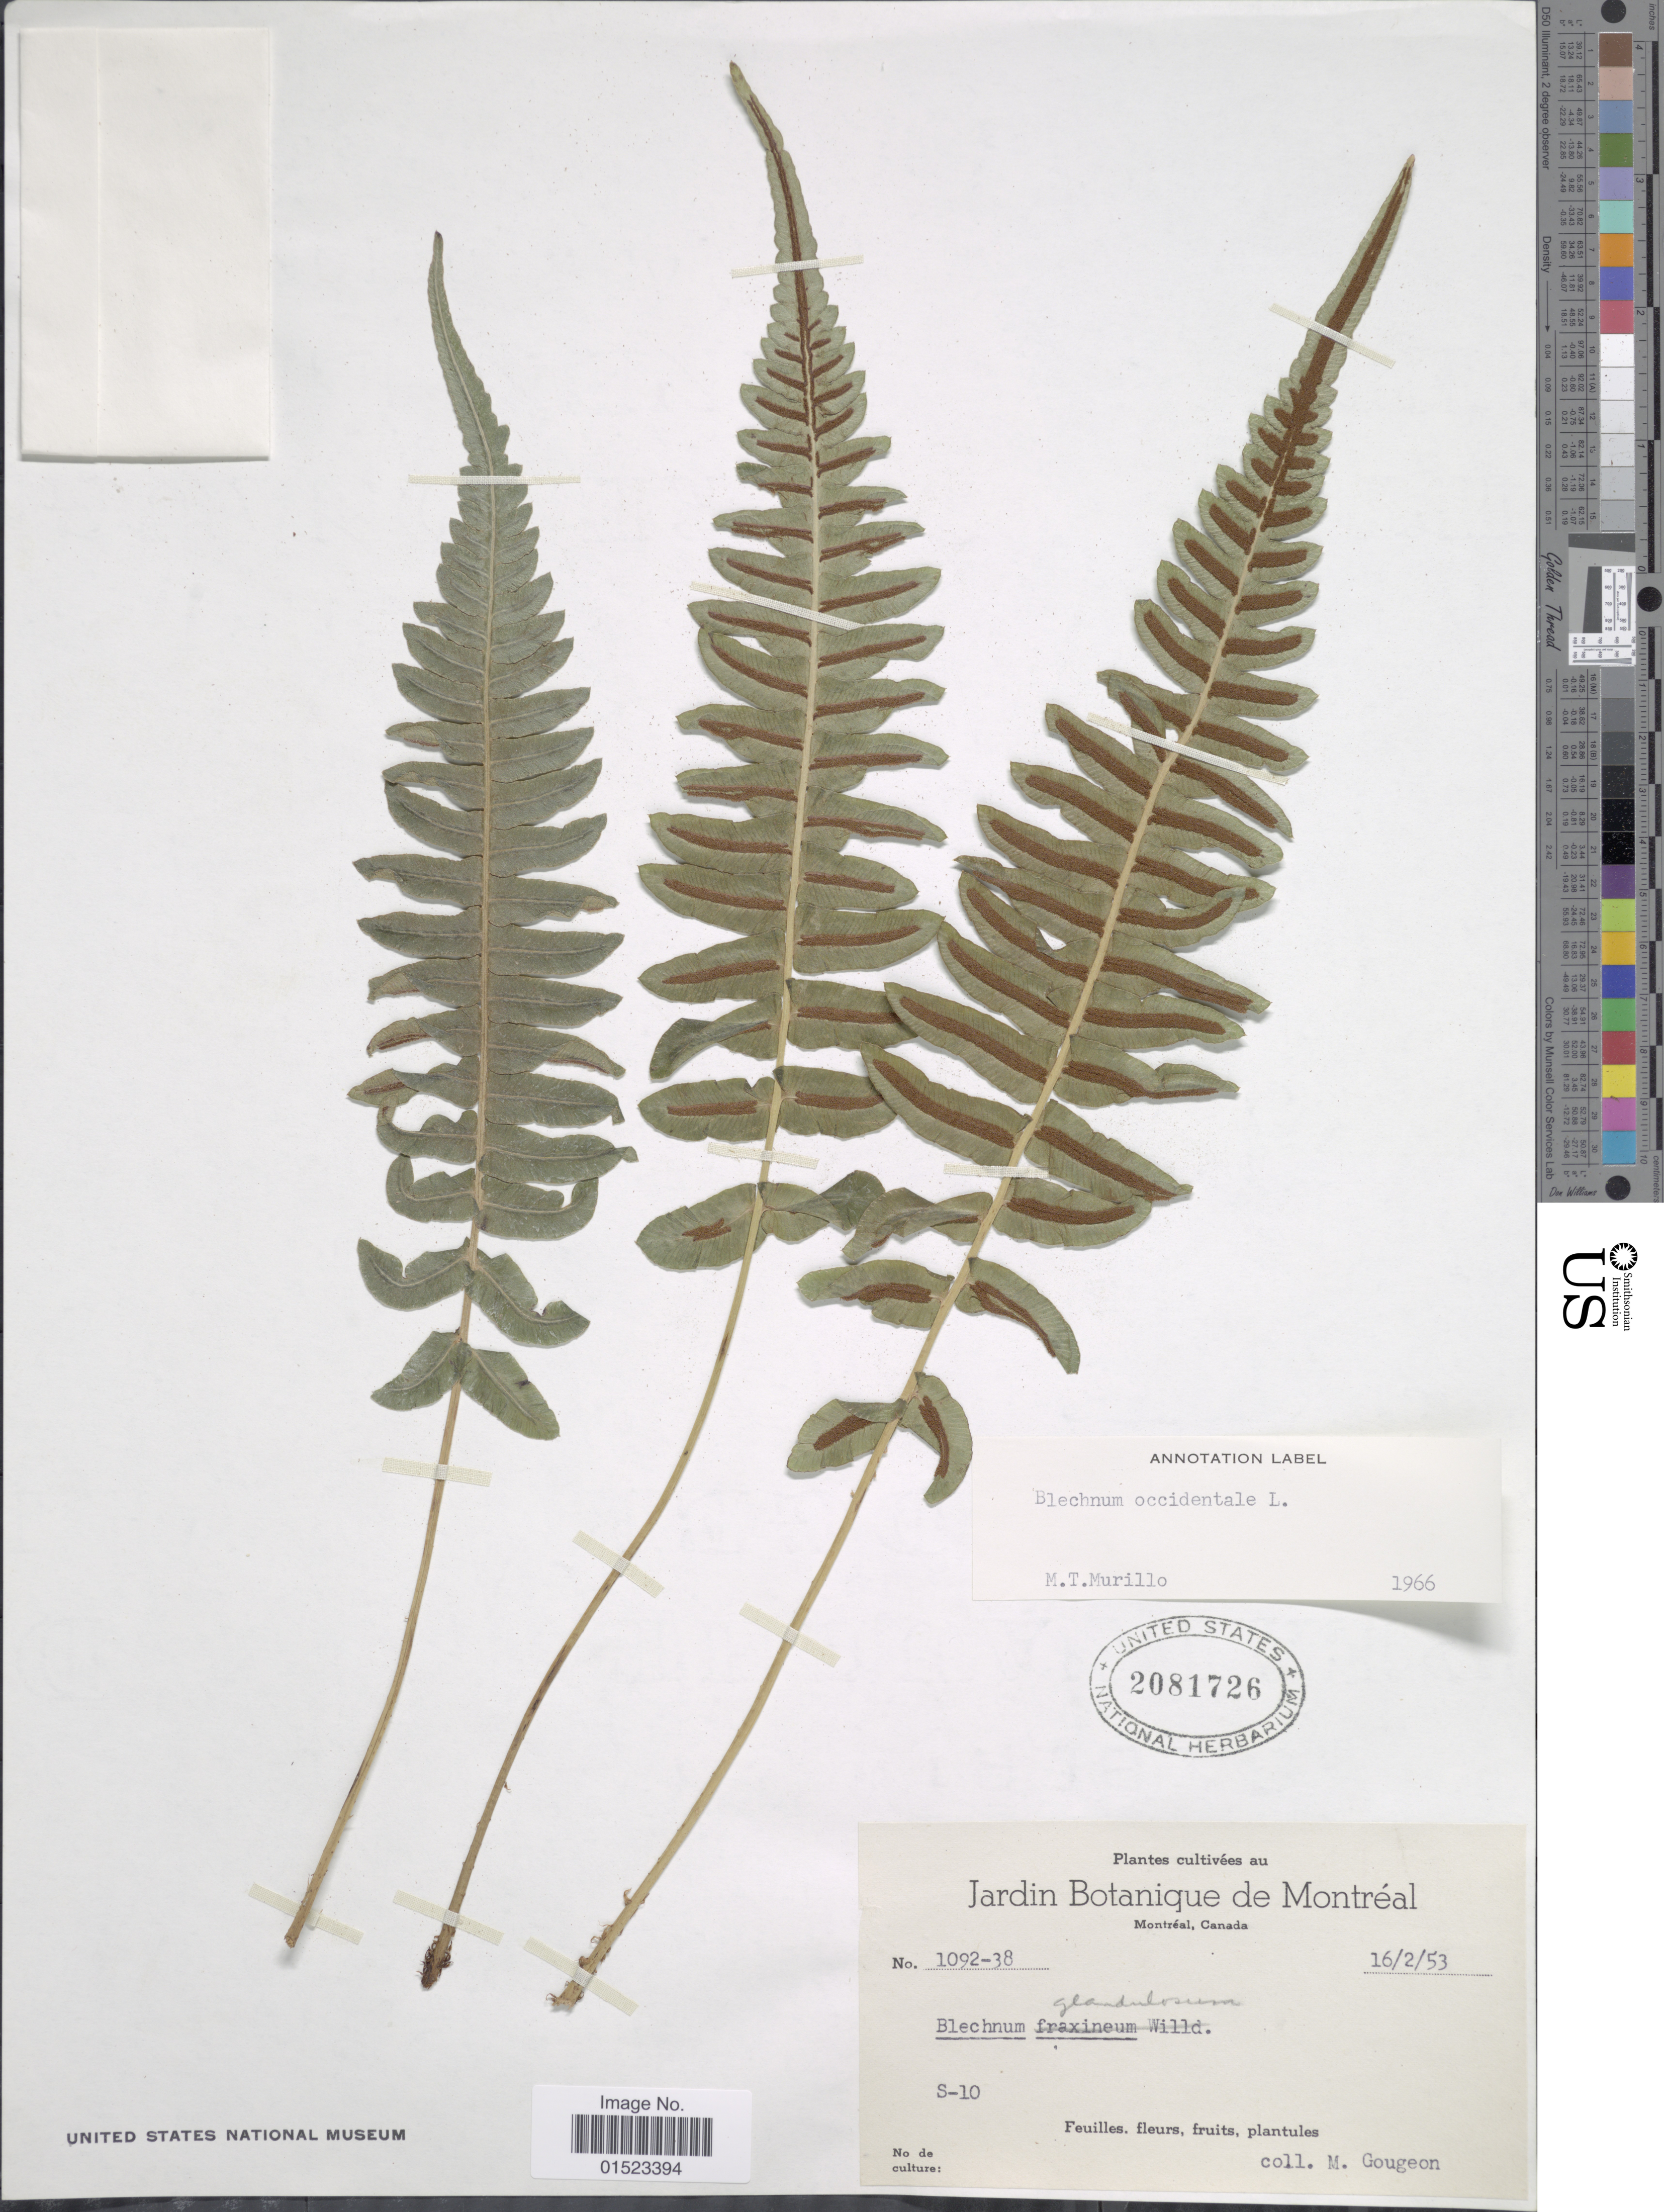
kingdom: Plantae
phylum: Tracheophyta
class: Polypodiopsida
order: Polypodiales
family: Blechnaceae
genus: Blechnum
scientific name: Blechnum glandulosum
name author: Link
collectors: M. Gougeon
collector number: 1092-38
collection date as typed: Transcribed d/m/y: 16/2/53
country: Canada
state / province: Quebec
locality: Montreal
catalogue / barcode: US 2081726